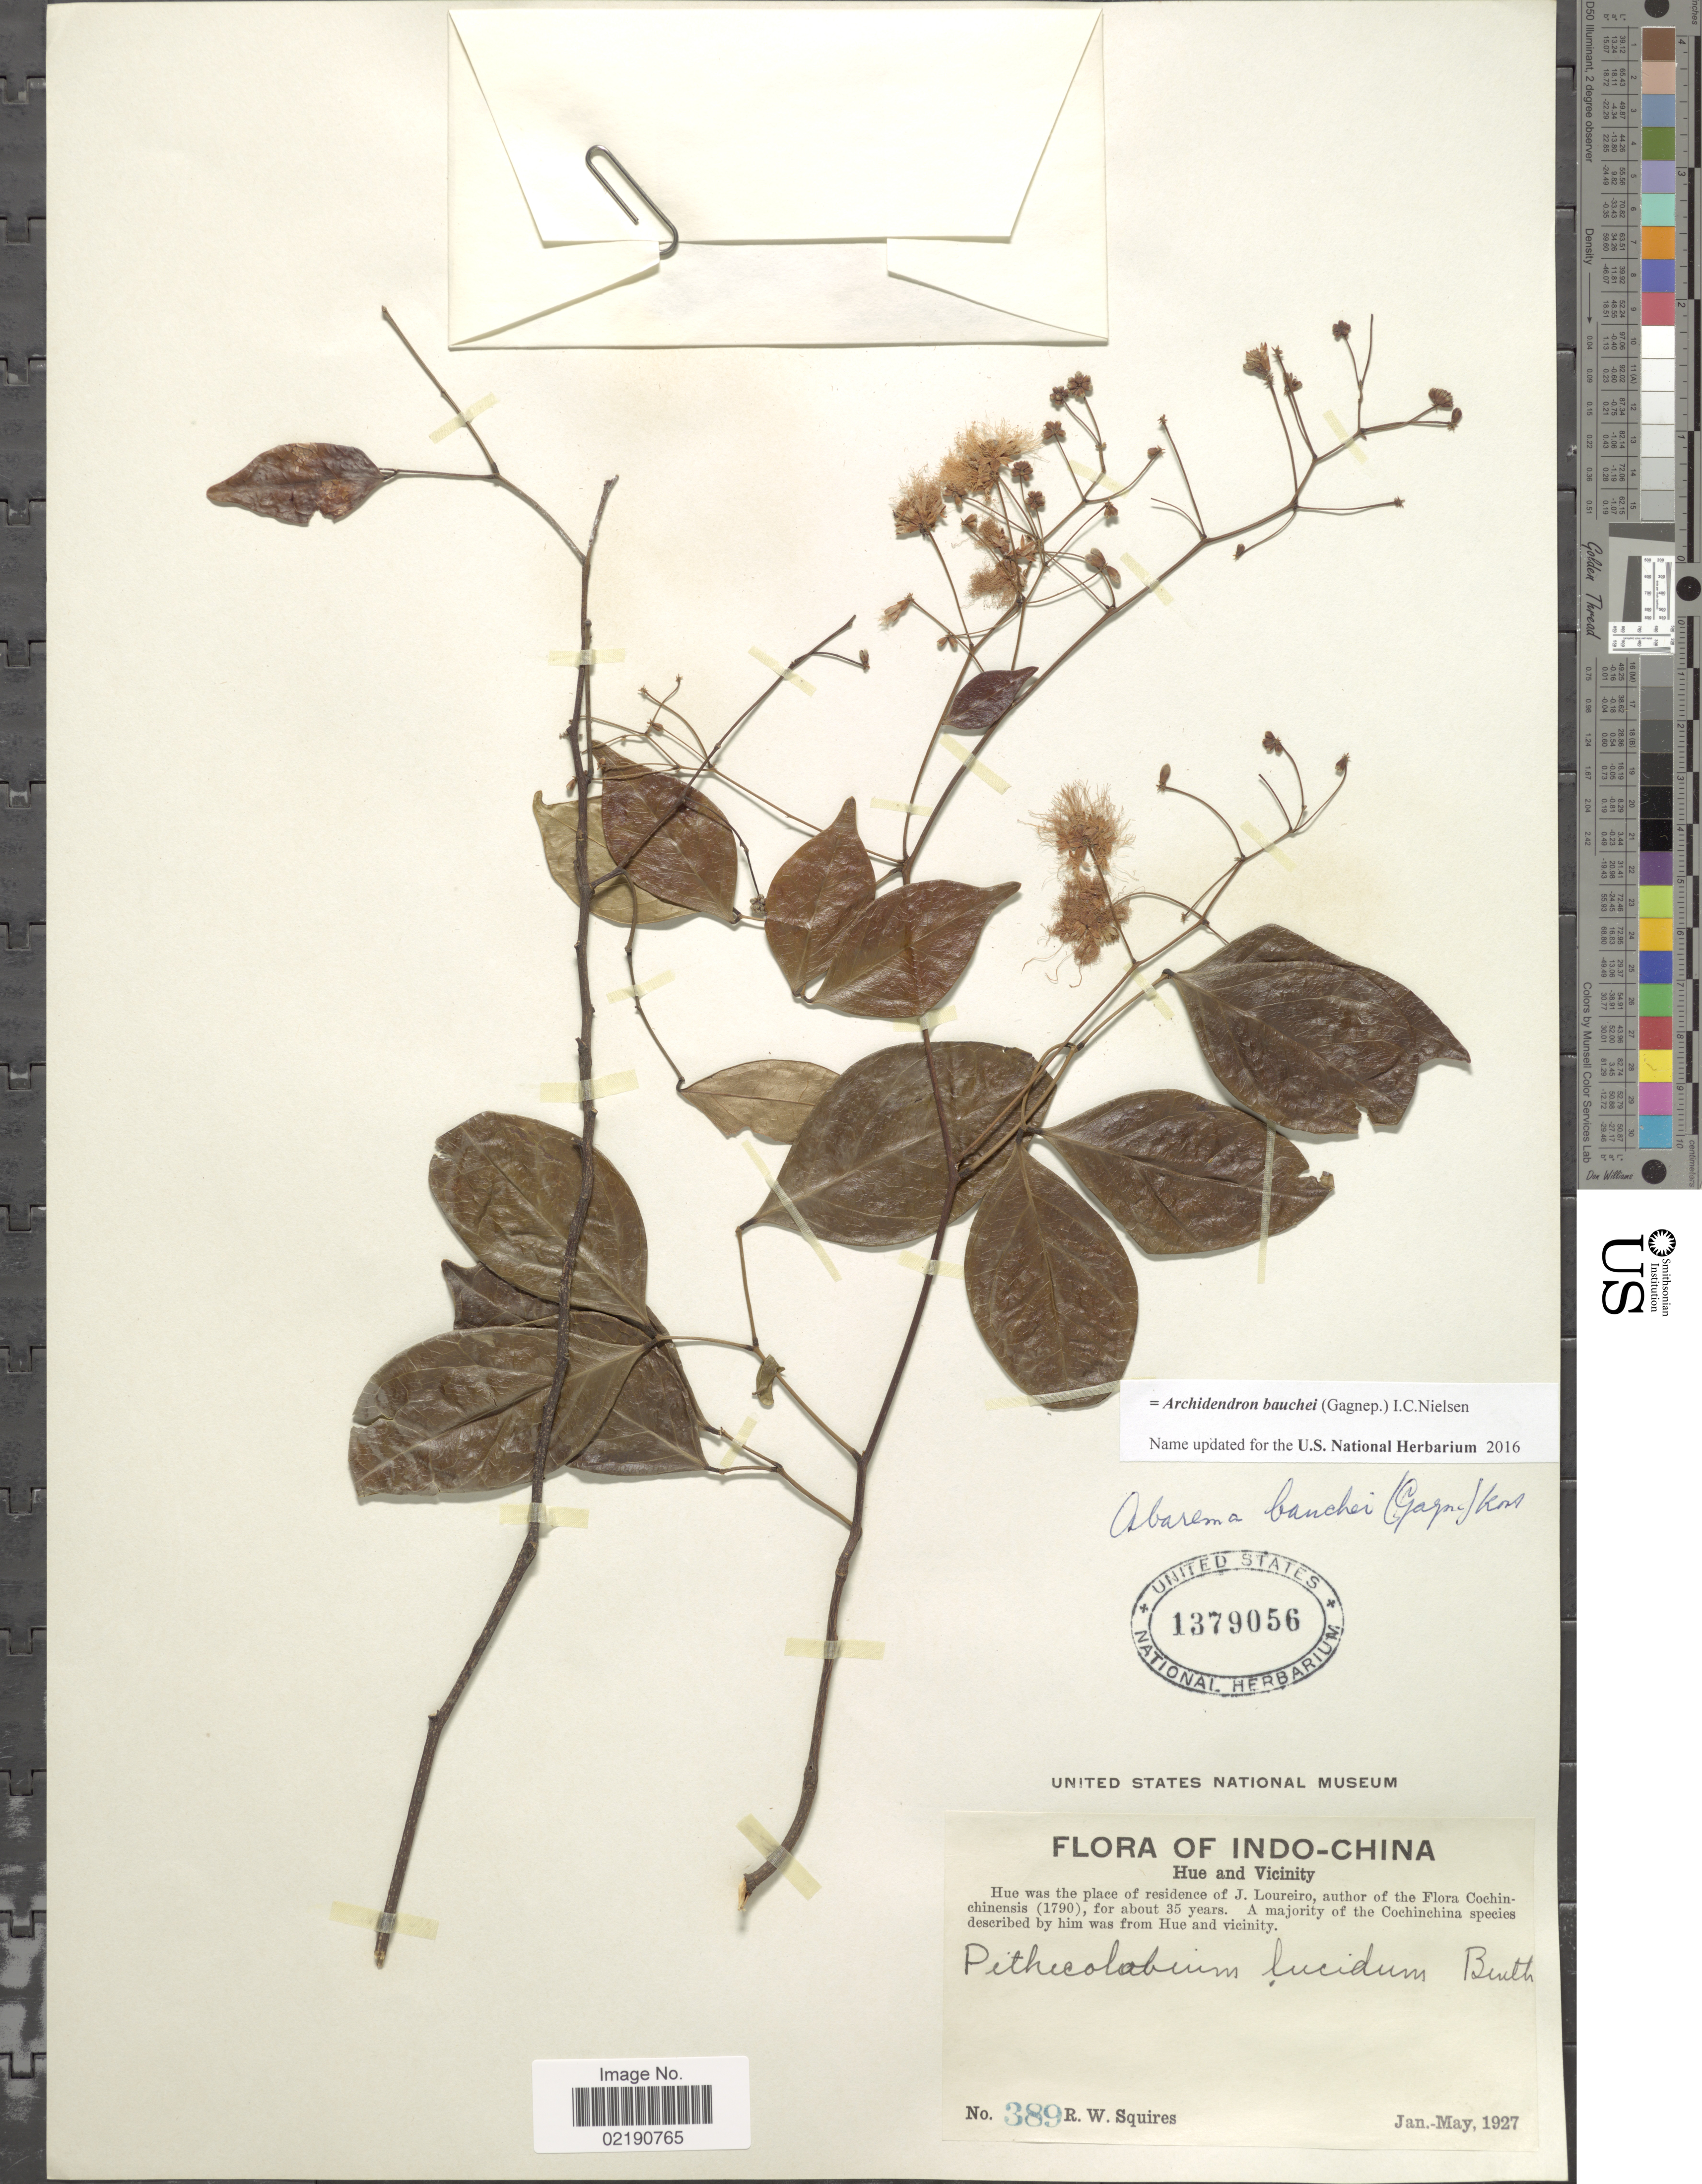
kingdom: Plantae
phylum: Tracheophyta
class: Magnoliopsida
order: Fabales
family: Fabaceae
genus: Archidendron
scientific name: Archidendron baucheri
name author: (Gagnep.) I.C. Nielsen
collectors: R. Squires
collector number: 389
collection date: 1927-01/1927-05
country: Vietnam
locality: Indo-China, Hue and Vicinity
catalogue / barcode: US 1379056